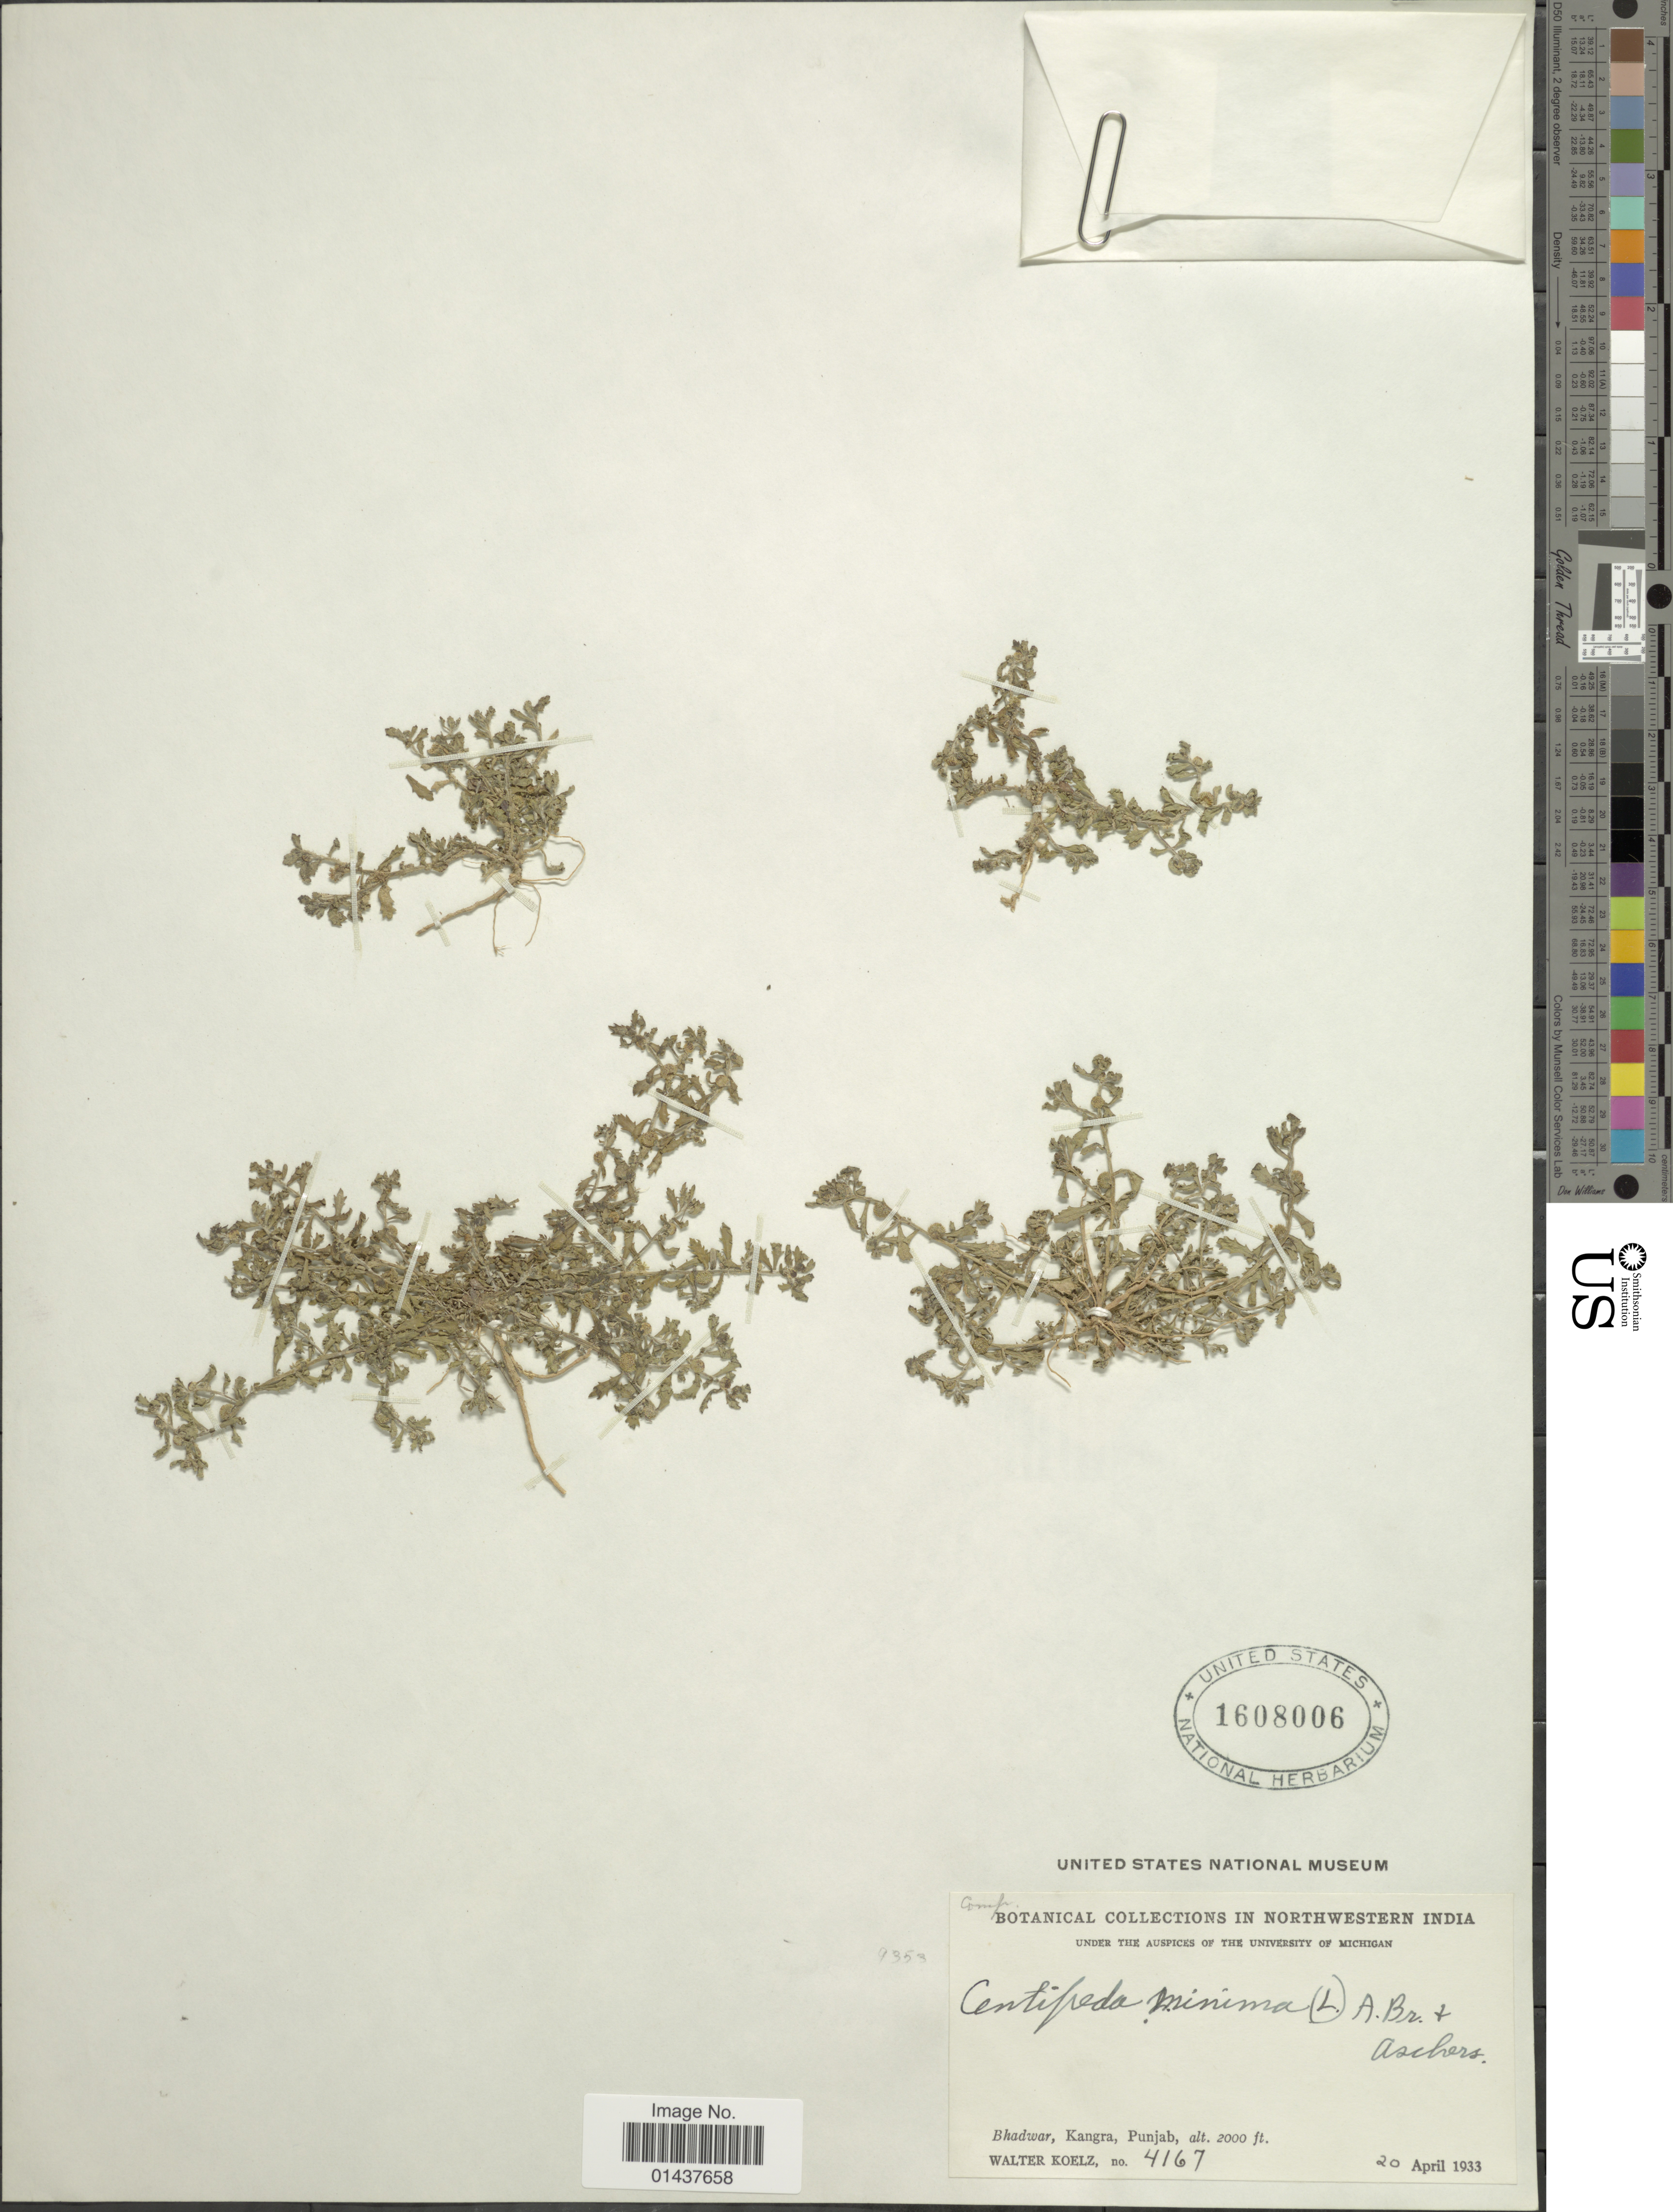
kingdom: Plantae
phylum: Tracheophyta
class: Magnoliopsida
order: Asterales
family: Asteraceae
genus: Centipeda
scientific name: Centipeda minima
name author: (L.) A. Braun & Asch.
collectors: W. N. Koelz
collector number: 4167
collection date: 1933-04-20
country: India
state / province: Himachal Pradesh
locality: Bhadwar, Kangra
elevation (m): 610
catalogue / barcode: US 1608006